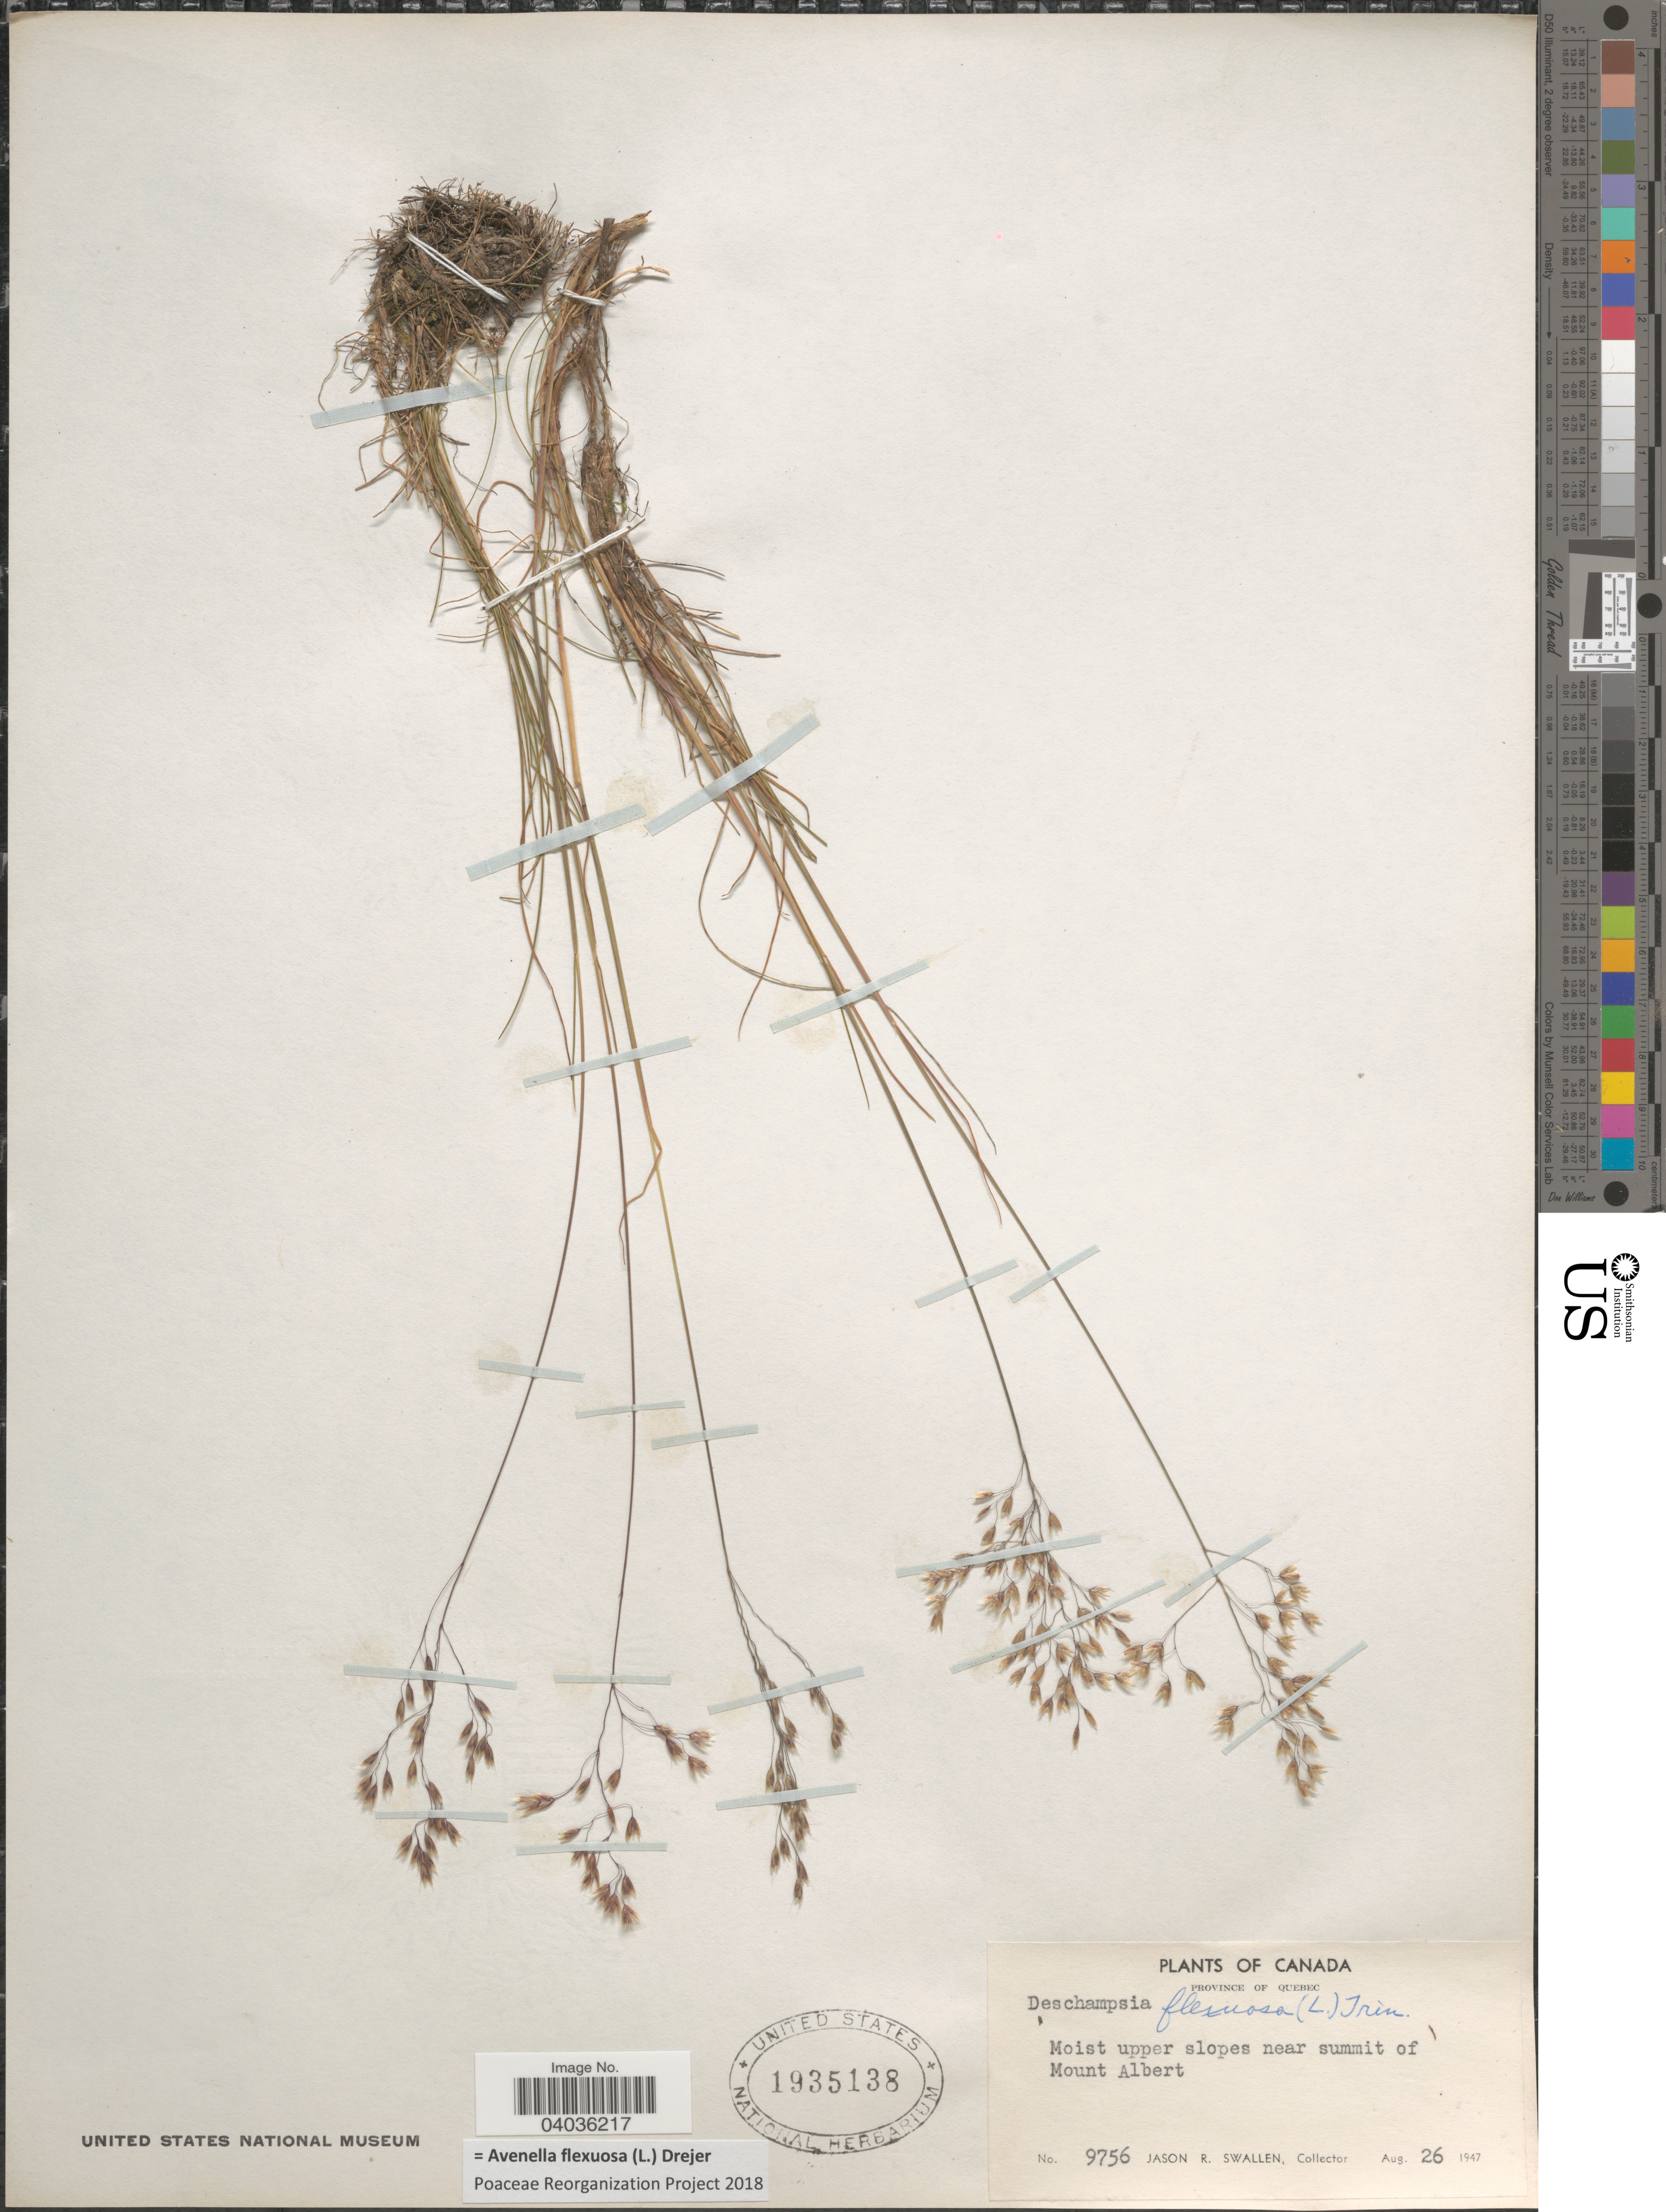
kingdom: Plantae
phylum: Tracheophyta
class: Liliopsida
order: Poales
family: Poaceae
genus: Avenella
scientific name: Avenella flexuosa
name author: (L.) Drejer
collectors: J. R. Swallen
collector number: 9756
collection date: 1947-08-26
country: Canada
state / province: Quebec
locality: Moist upper slopes near summit of Mount Albert.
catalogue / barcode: US 1935138